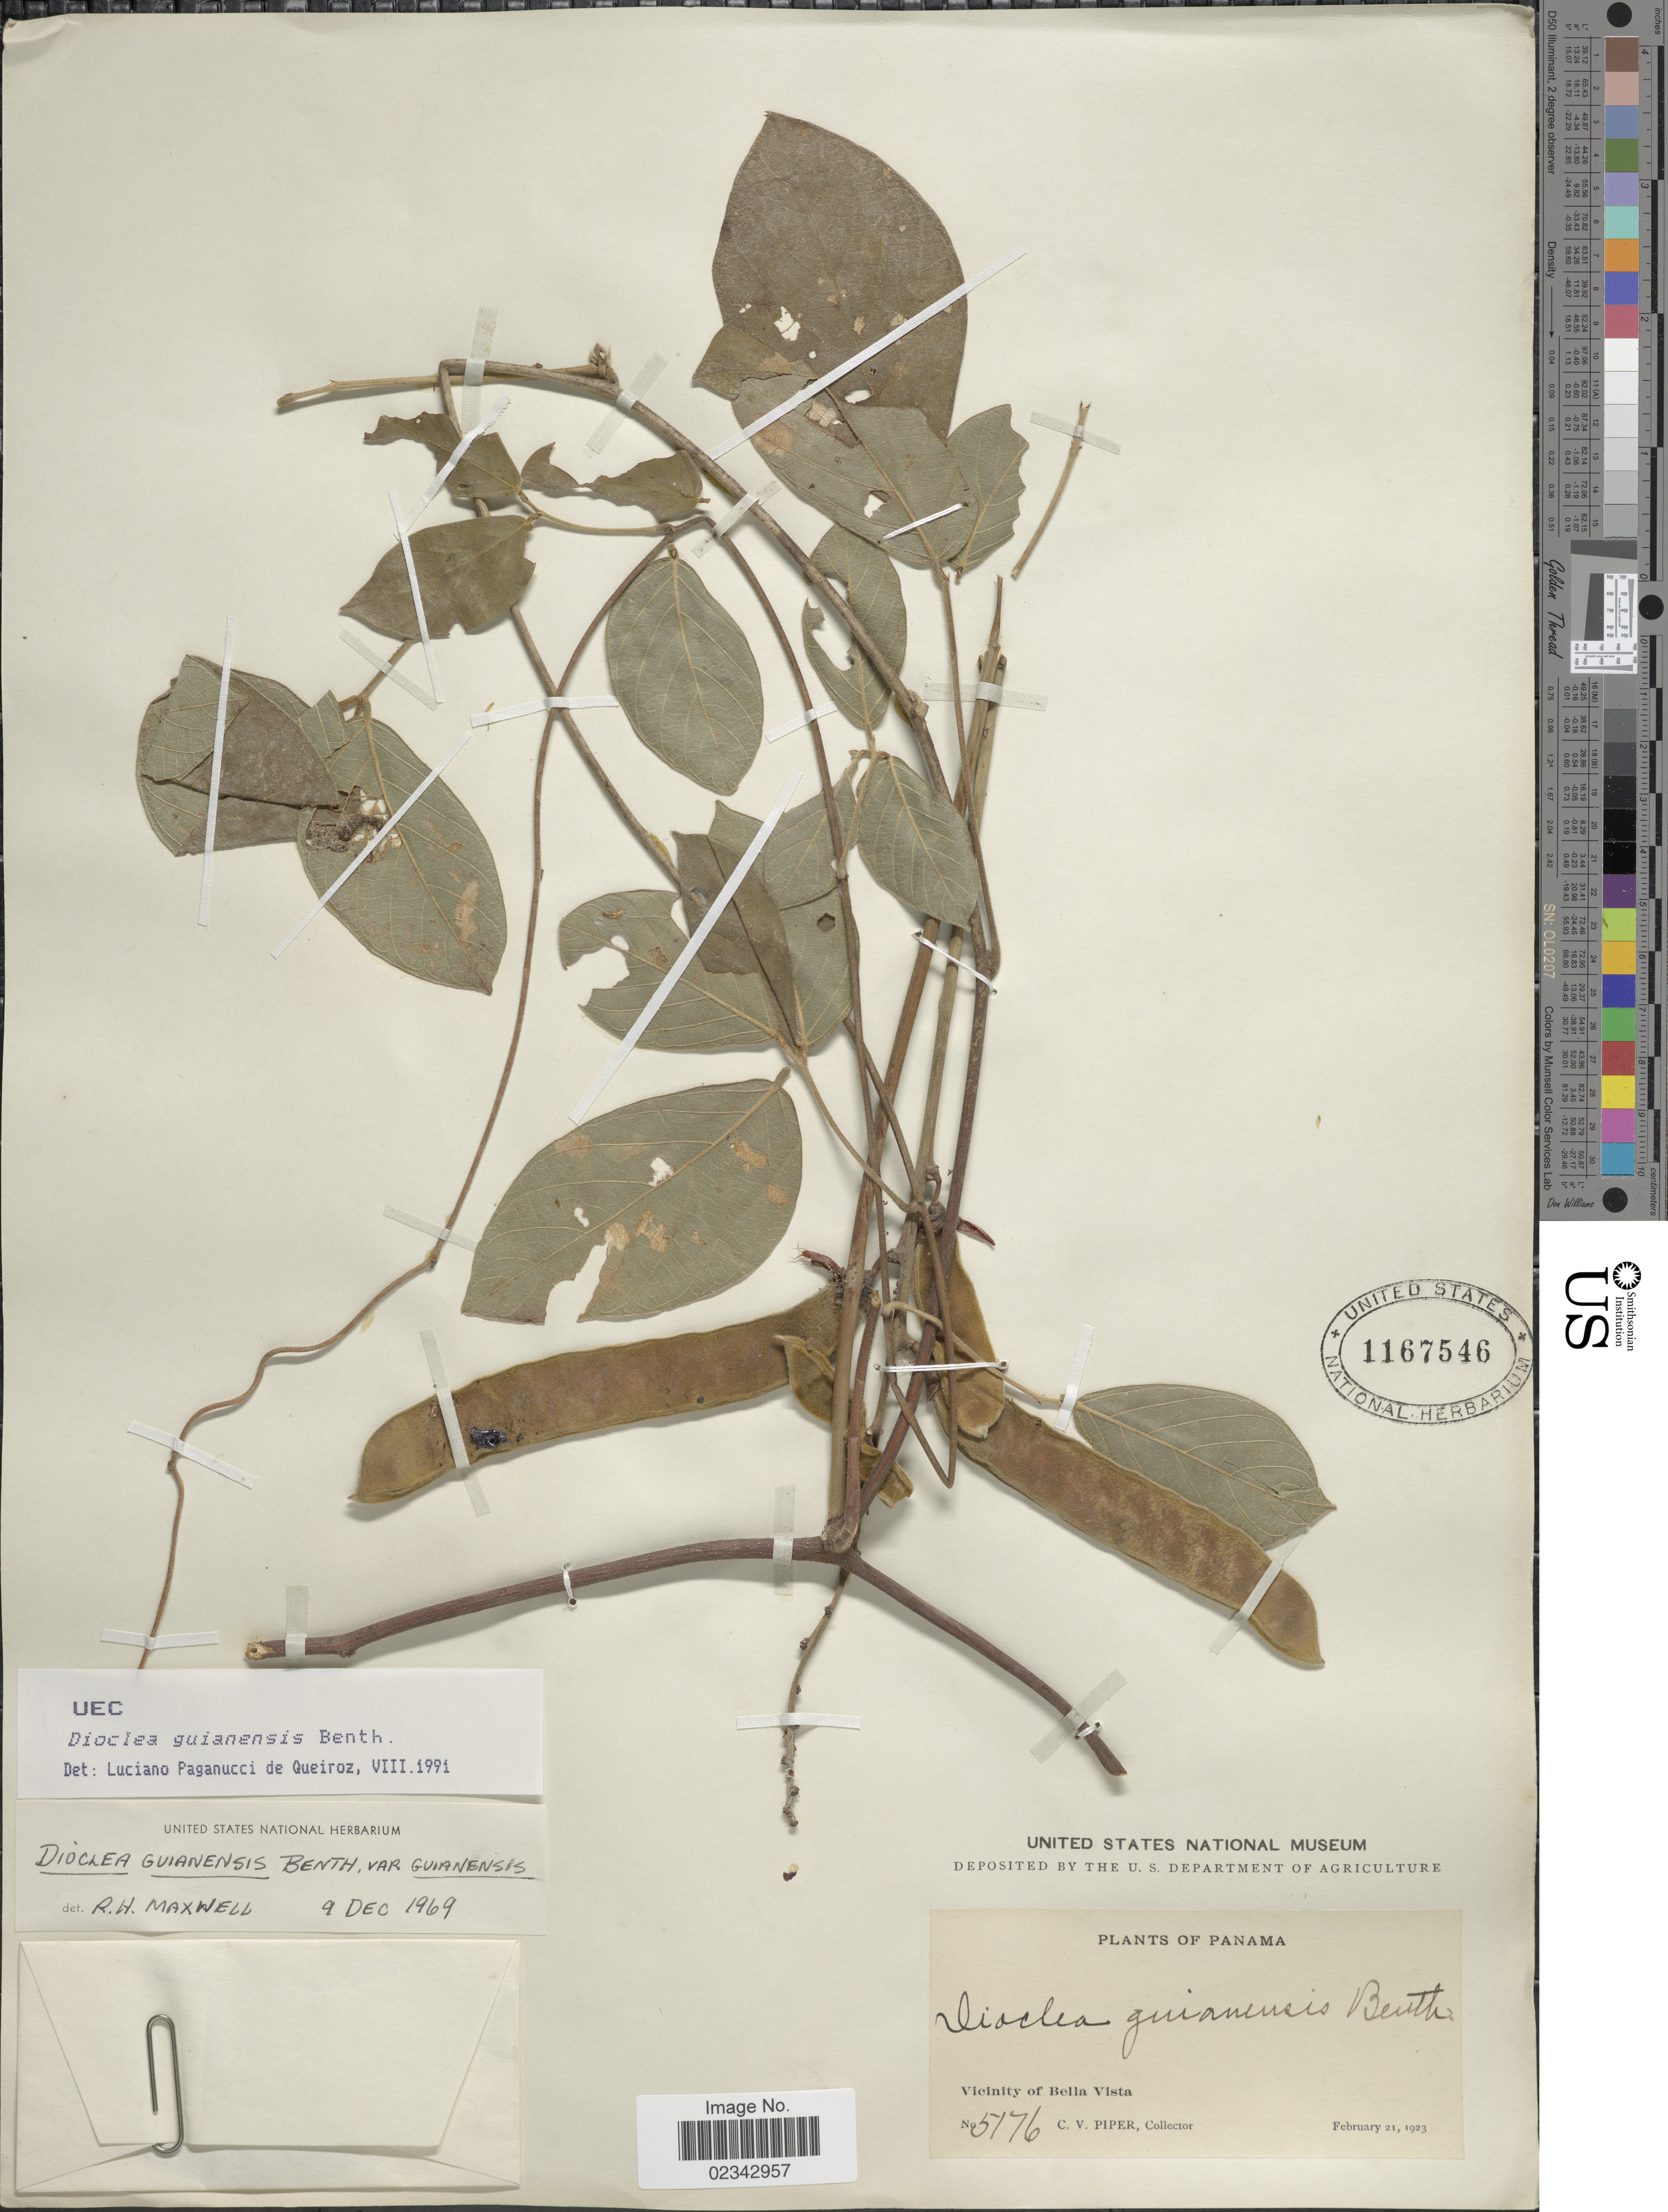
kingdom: Plantae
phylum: Tracheophyta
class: Magnoliopsida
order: Fabales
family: Fabaceae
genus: Dioclea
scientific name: Dioclea guianensis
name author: Benth.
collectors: C. V. Piper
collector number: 5176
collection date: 1923-02-21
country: Panama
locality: Vicinity of Bella Vista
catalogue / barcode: US 1167546